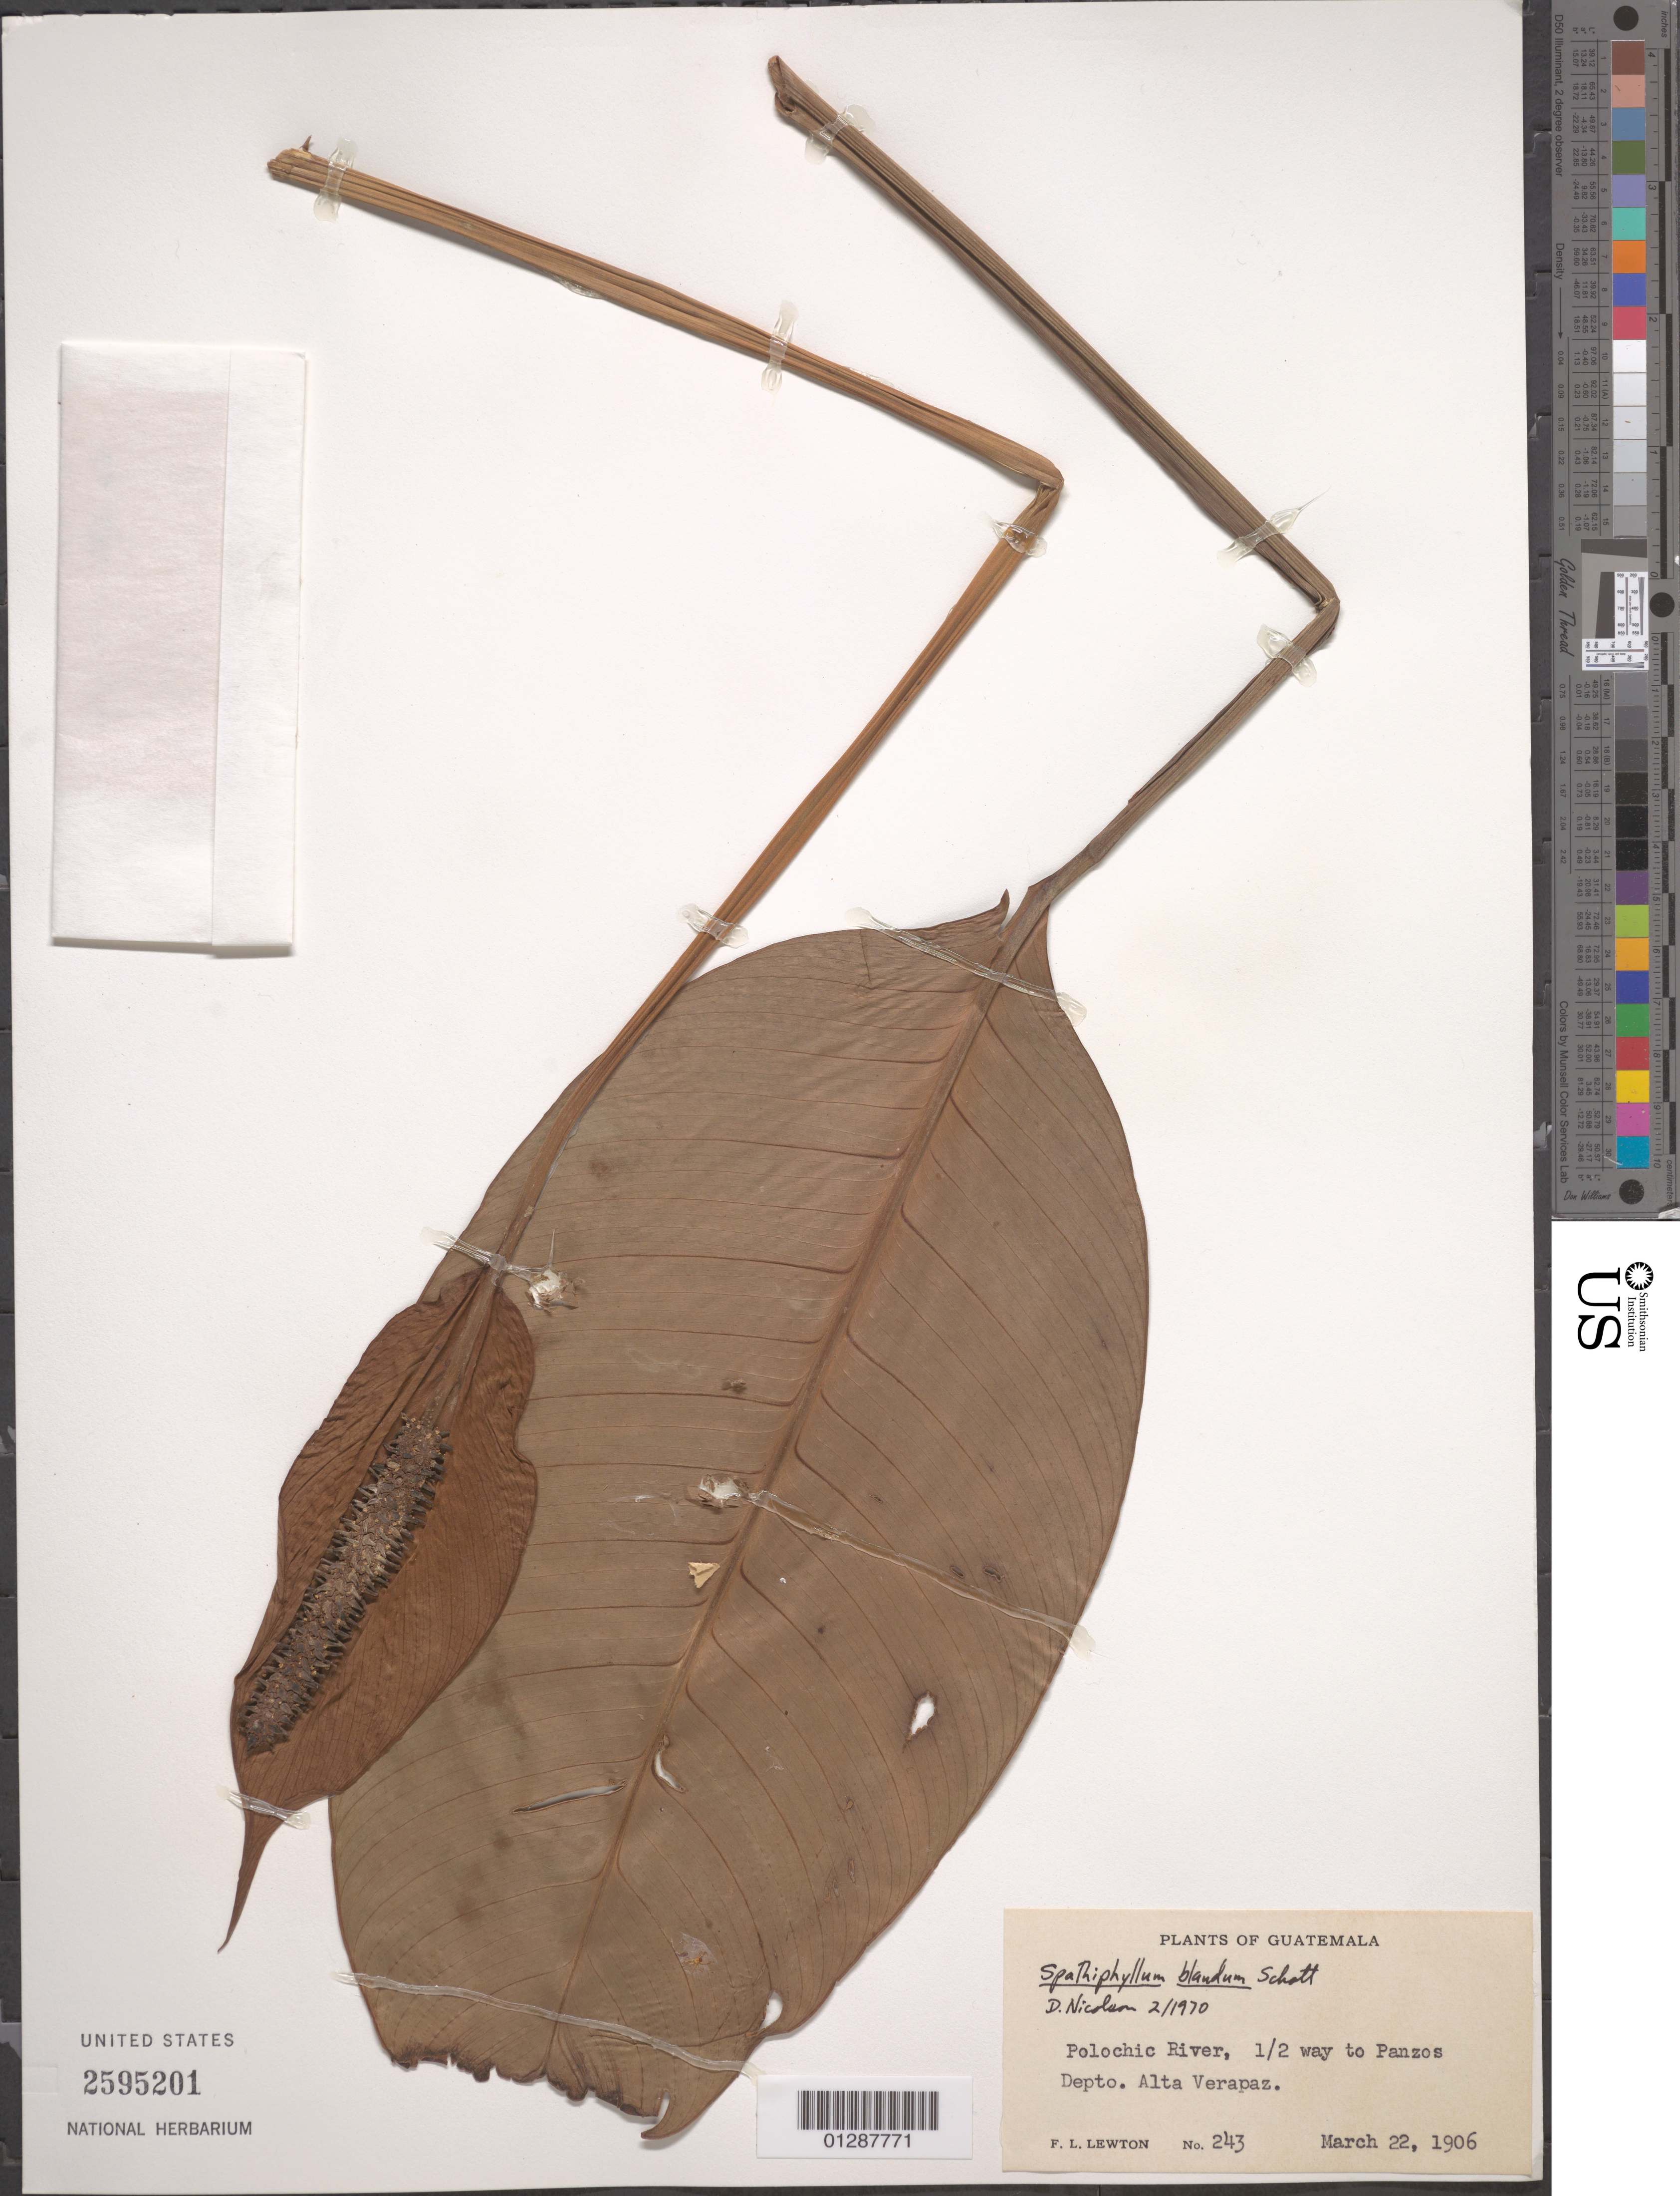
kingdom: Plantae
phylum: Tracheophyta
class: Liliopsida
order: Alismatales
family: Araceae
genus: Spathiphyllum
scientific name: Spathiphyllum blandum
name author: Schott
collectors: F. L. Lewton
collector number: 243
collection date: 1906-03-22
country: Guatemala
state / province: Alta Verapaz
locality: Polochic River, ½ way to Panzos. Depto. Alta Verapaz.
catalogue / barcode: US 2595201